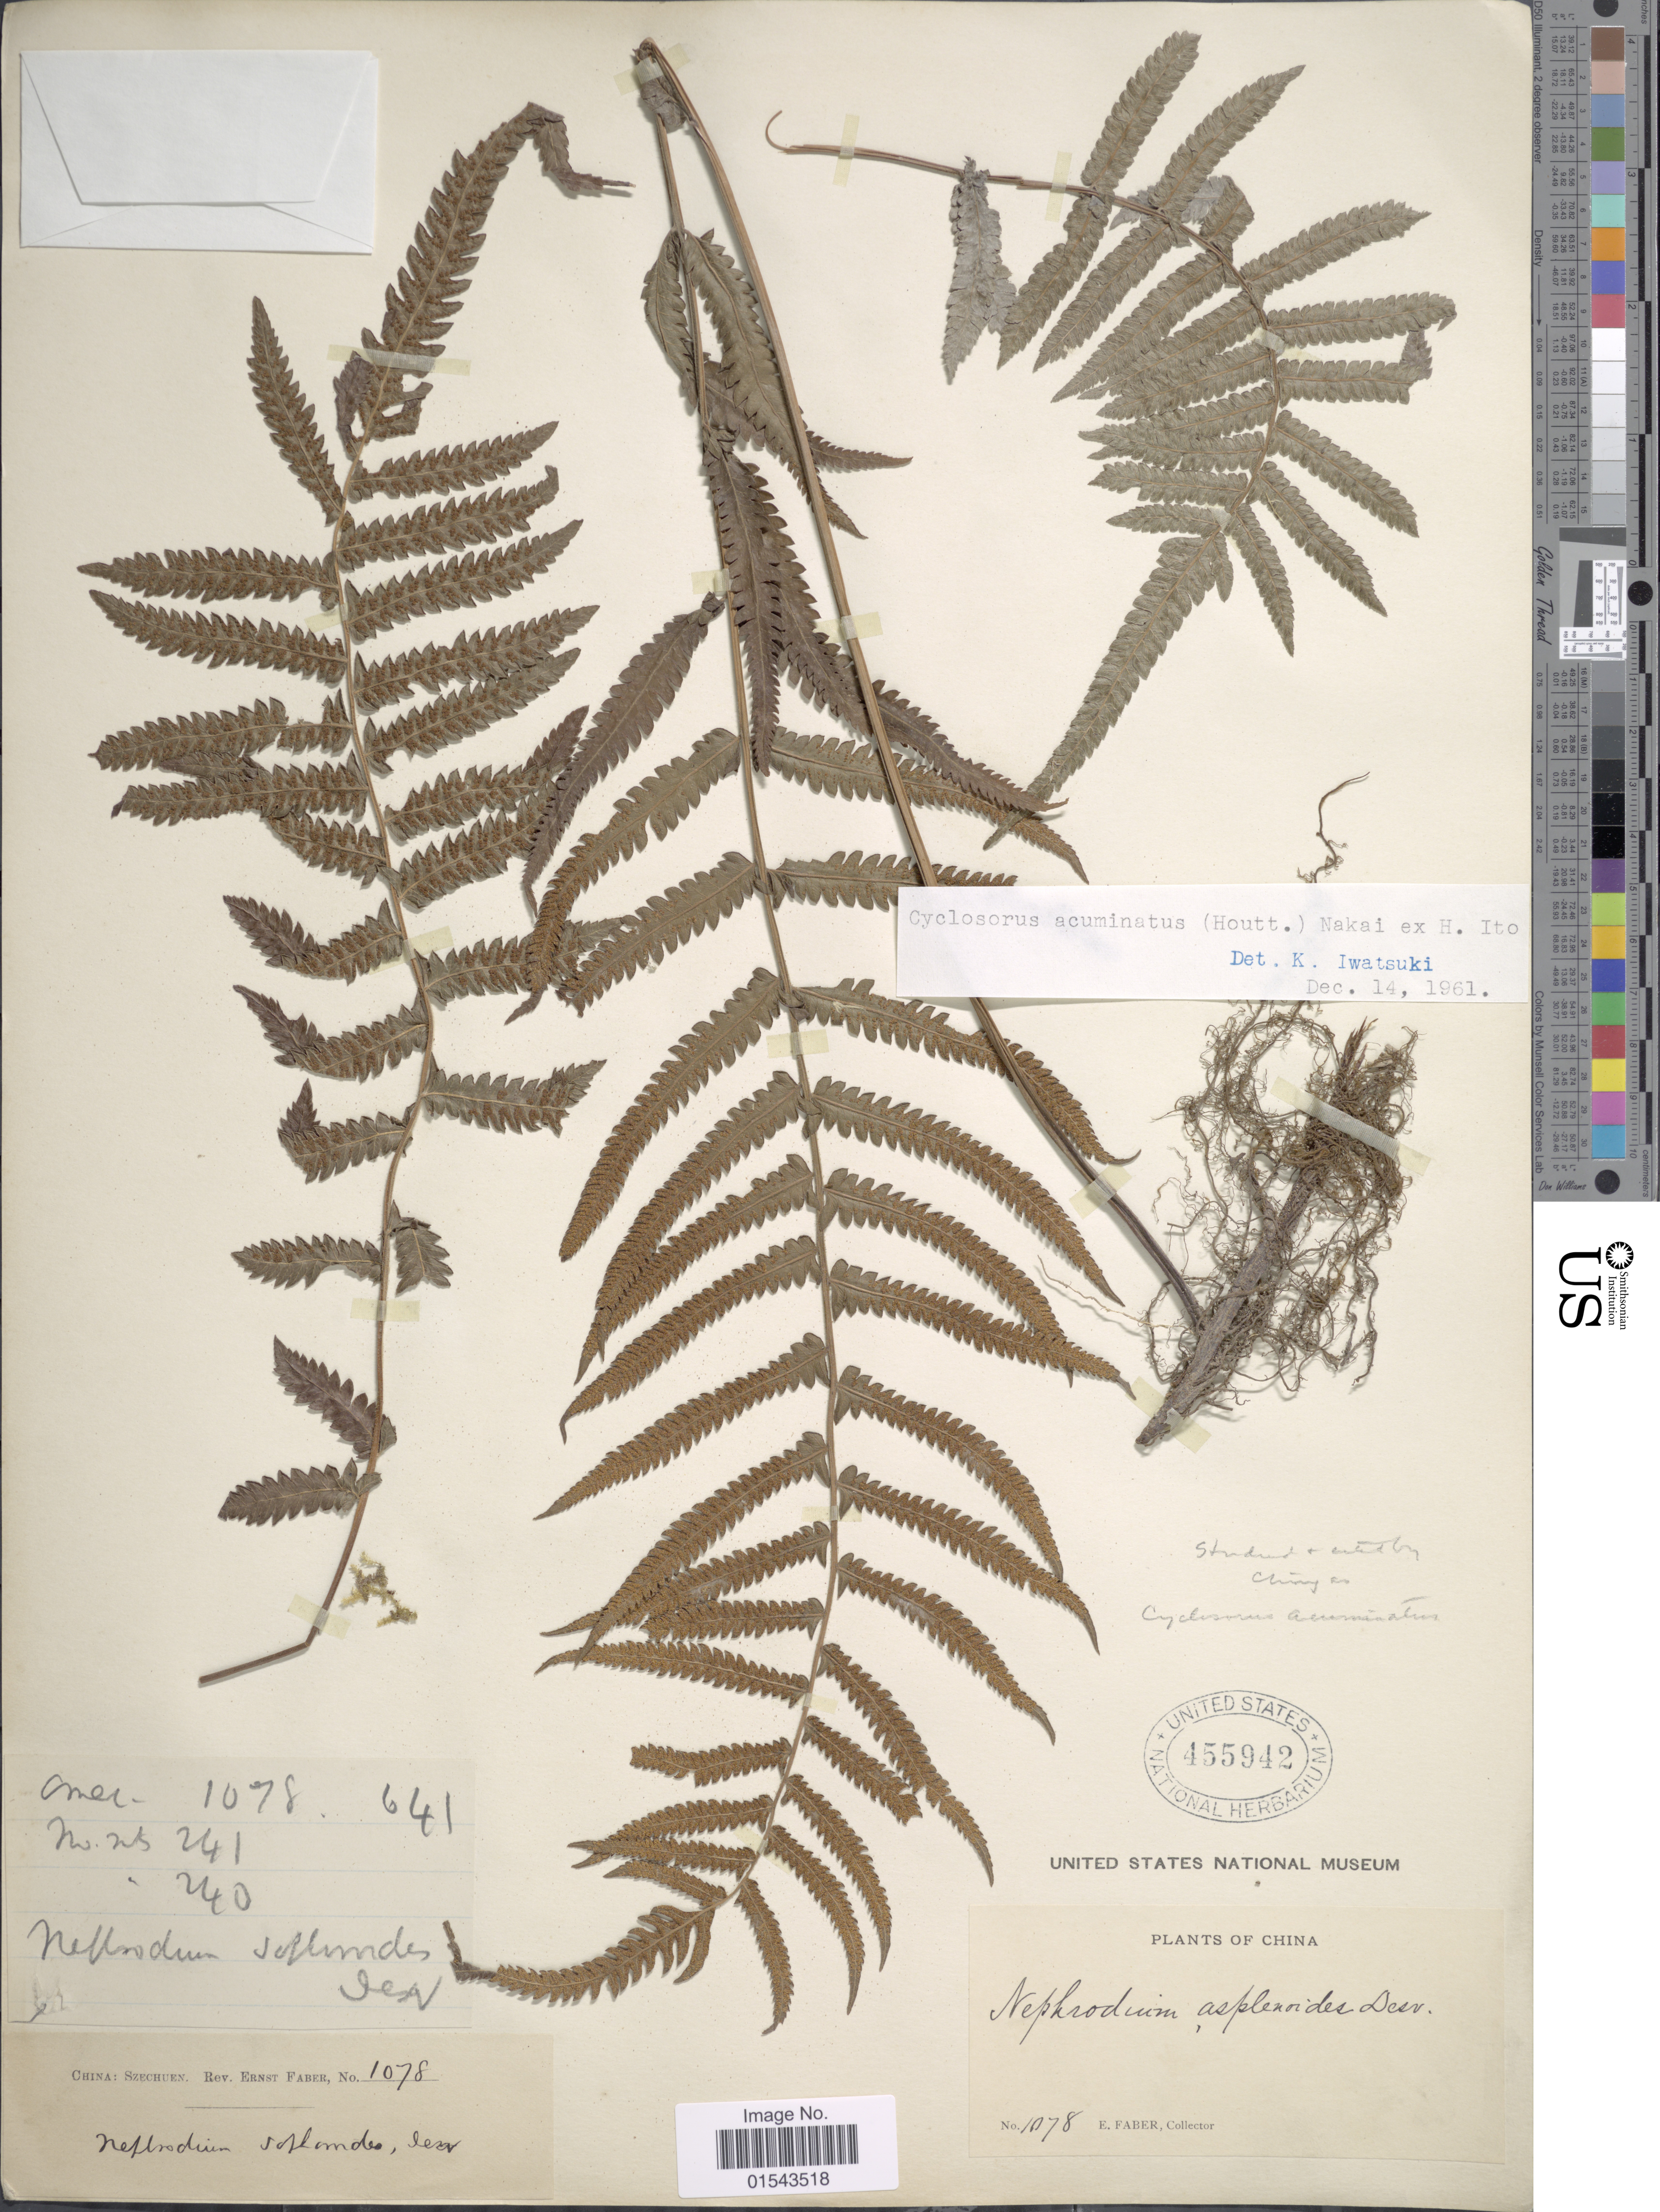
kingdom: Plantae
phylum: Tracheophyta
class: Polypodiopsida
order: Polypodiales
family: Thelypteridaceae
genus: Christella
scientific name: Christella acuminata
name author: (Houtt.) H. Lév.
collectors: E. Faber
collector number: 1078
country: China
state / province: Sichuan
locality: Szechuen: China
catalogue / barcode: US 455942